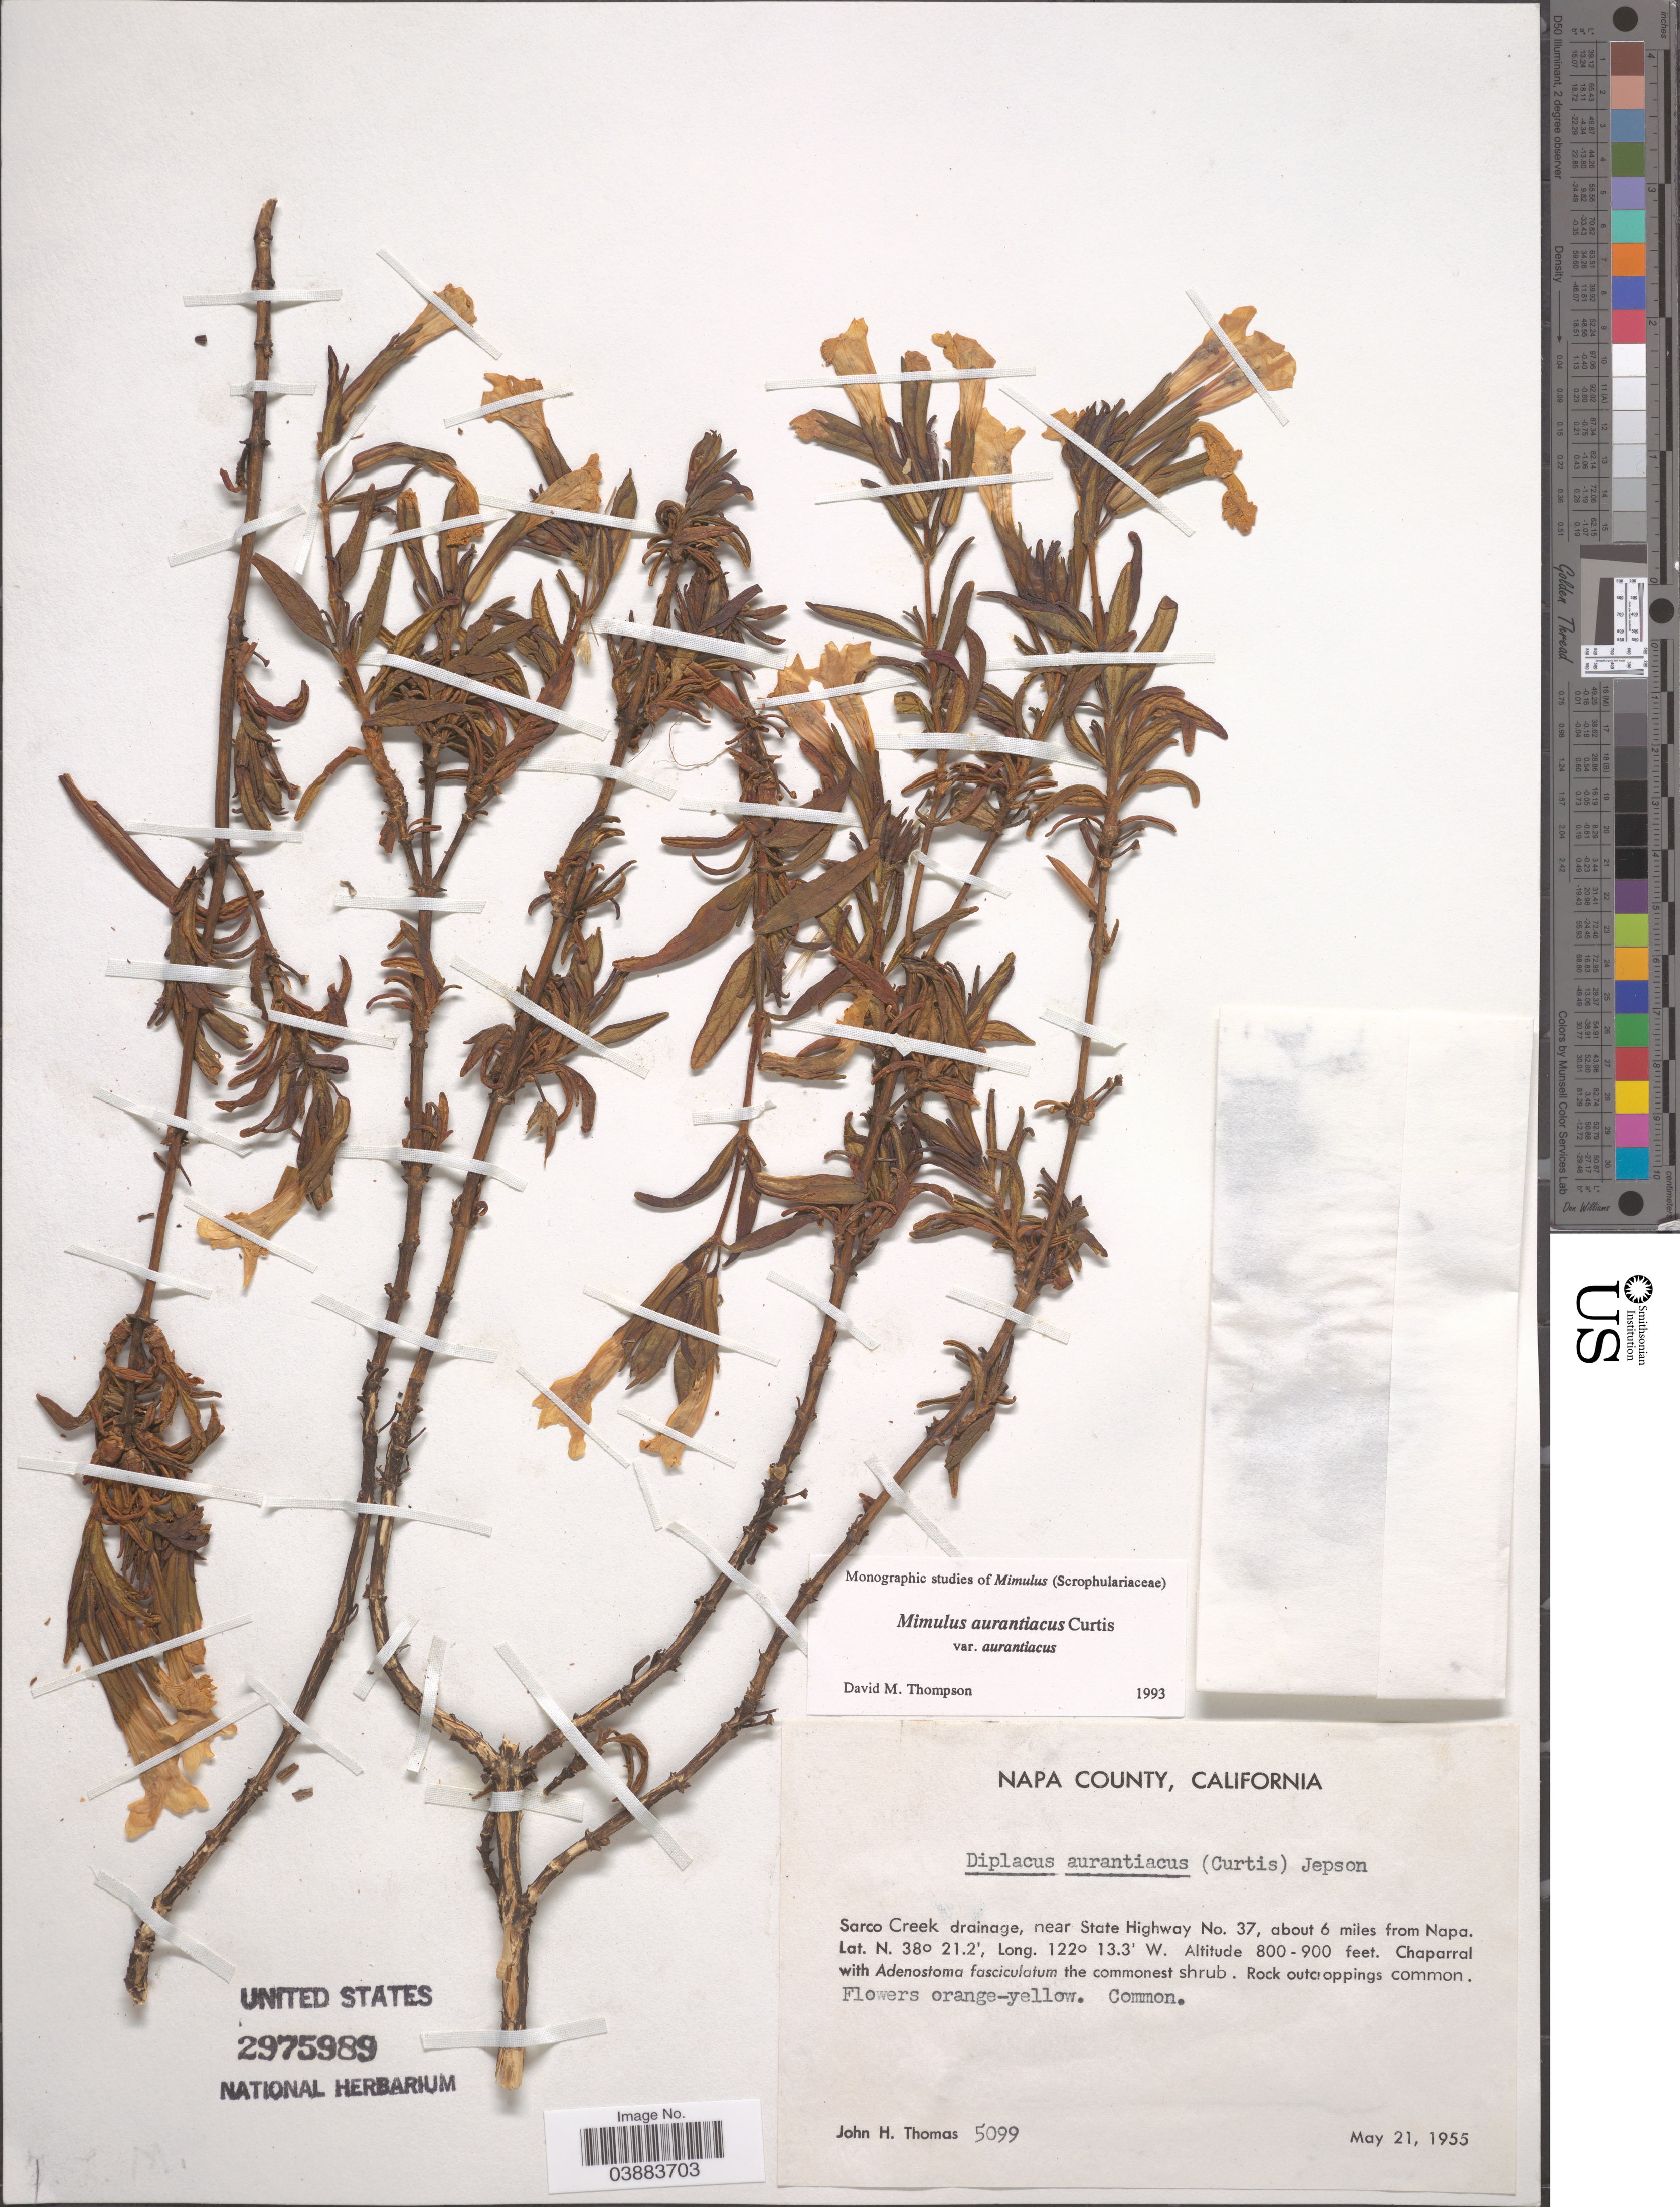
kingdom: Plantae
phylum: Tracheophyta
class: Magnoliopsida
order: Lamiales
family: Phrymaceae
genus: Diplacus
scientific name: Diplacus aurantiacus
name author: (Curtis) Jeps.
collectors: J. H. Thomas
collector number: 5099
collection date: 1955-05-21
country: United States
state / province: California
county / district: Napa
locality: Napa County. Sarco Creek drainage, near State Highway No. 37, about 6 miles from Napa.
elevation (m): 244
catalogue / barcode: US 2975989